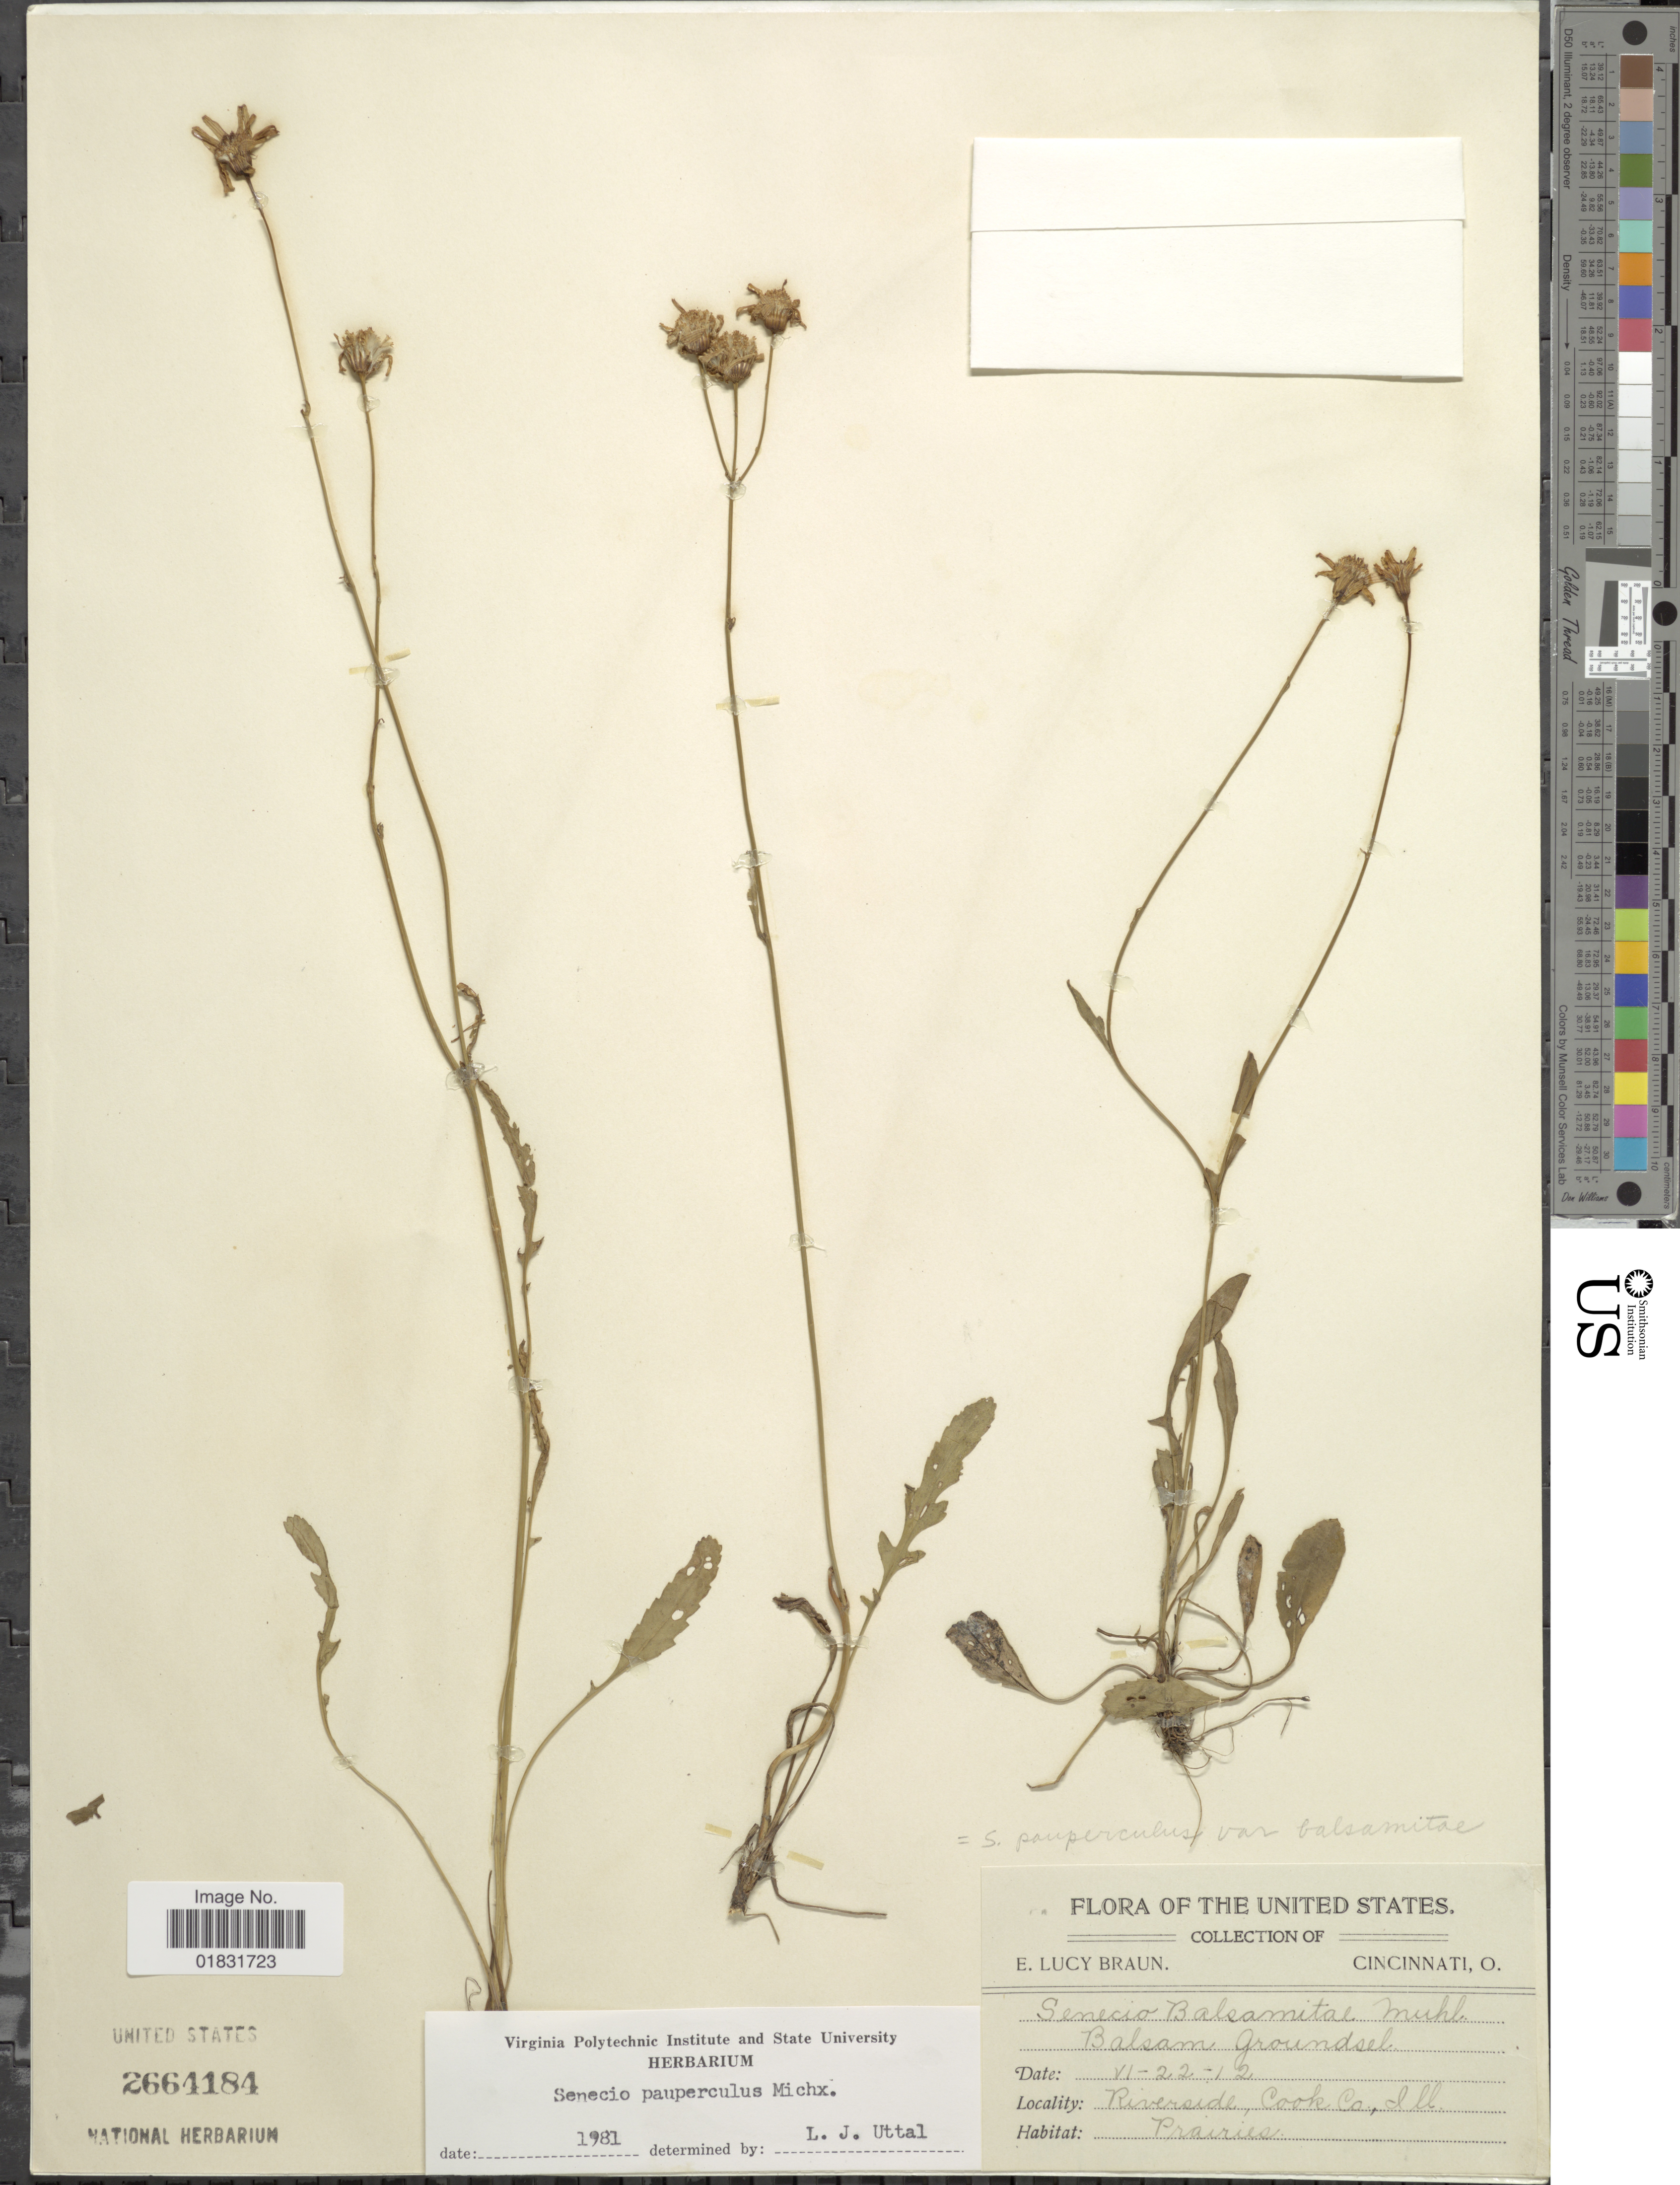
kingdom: Plantae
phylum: Tracheophyta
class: Magnoliopsida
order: Asterales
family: Asteraceae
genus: Packera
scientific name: Packera paupercula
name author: (Michx.) Á. Löve & D. Löve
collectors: E. L. Braun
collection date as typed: Transcribed d/m/y: 22/6/12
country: United States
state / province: Illinois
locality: Riverside, Cook Co, Prairies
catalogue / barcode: US 2664184